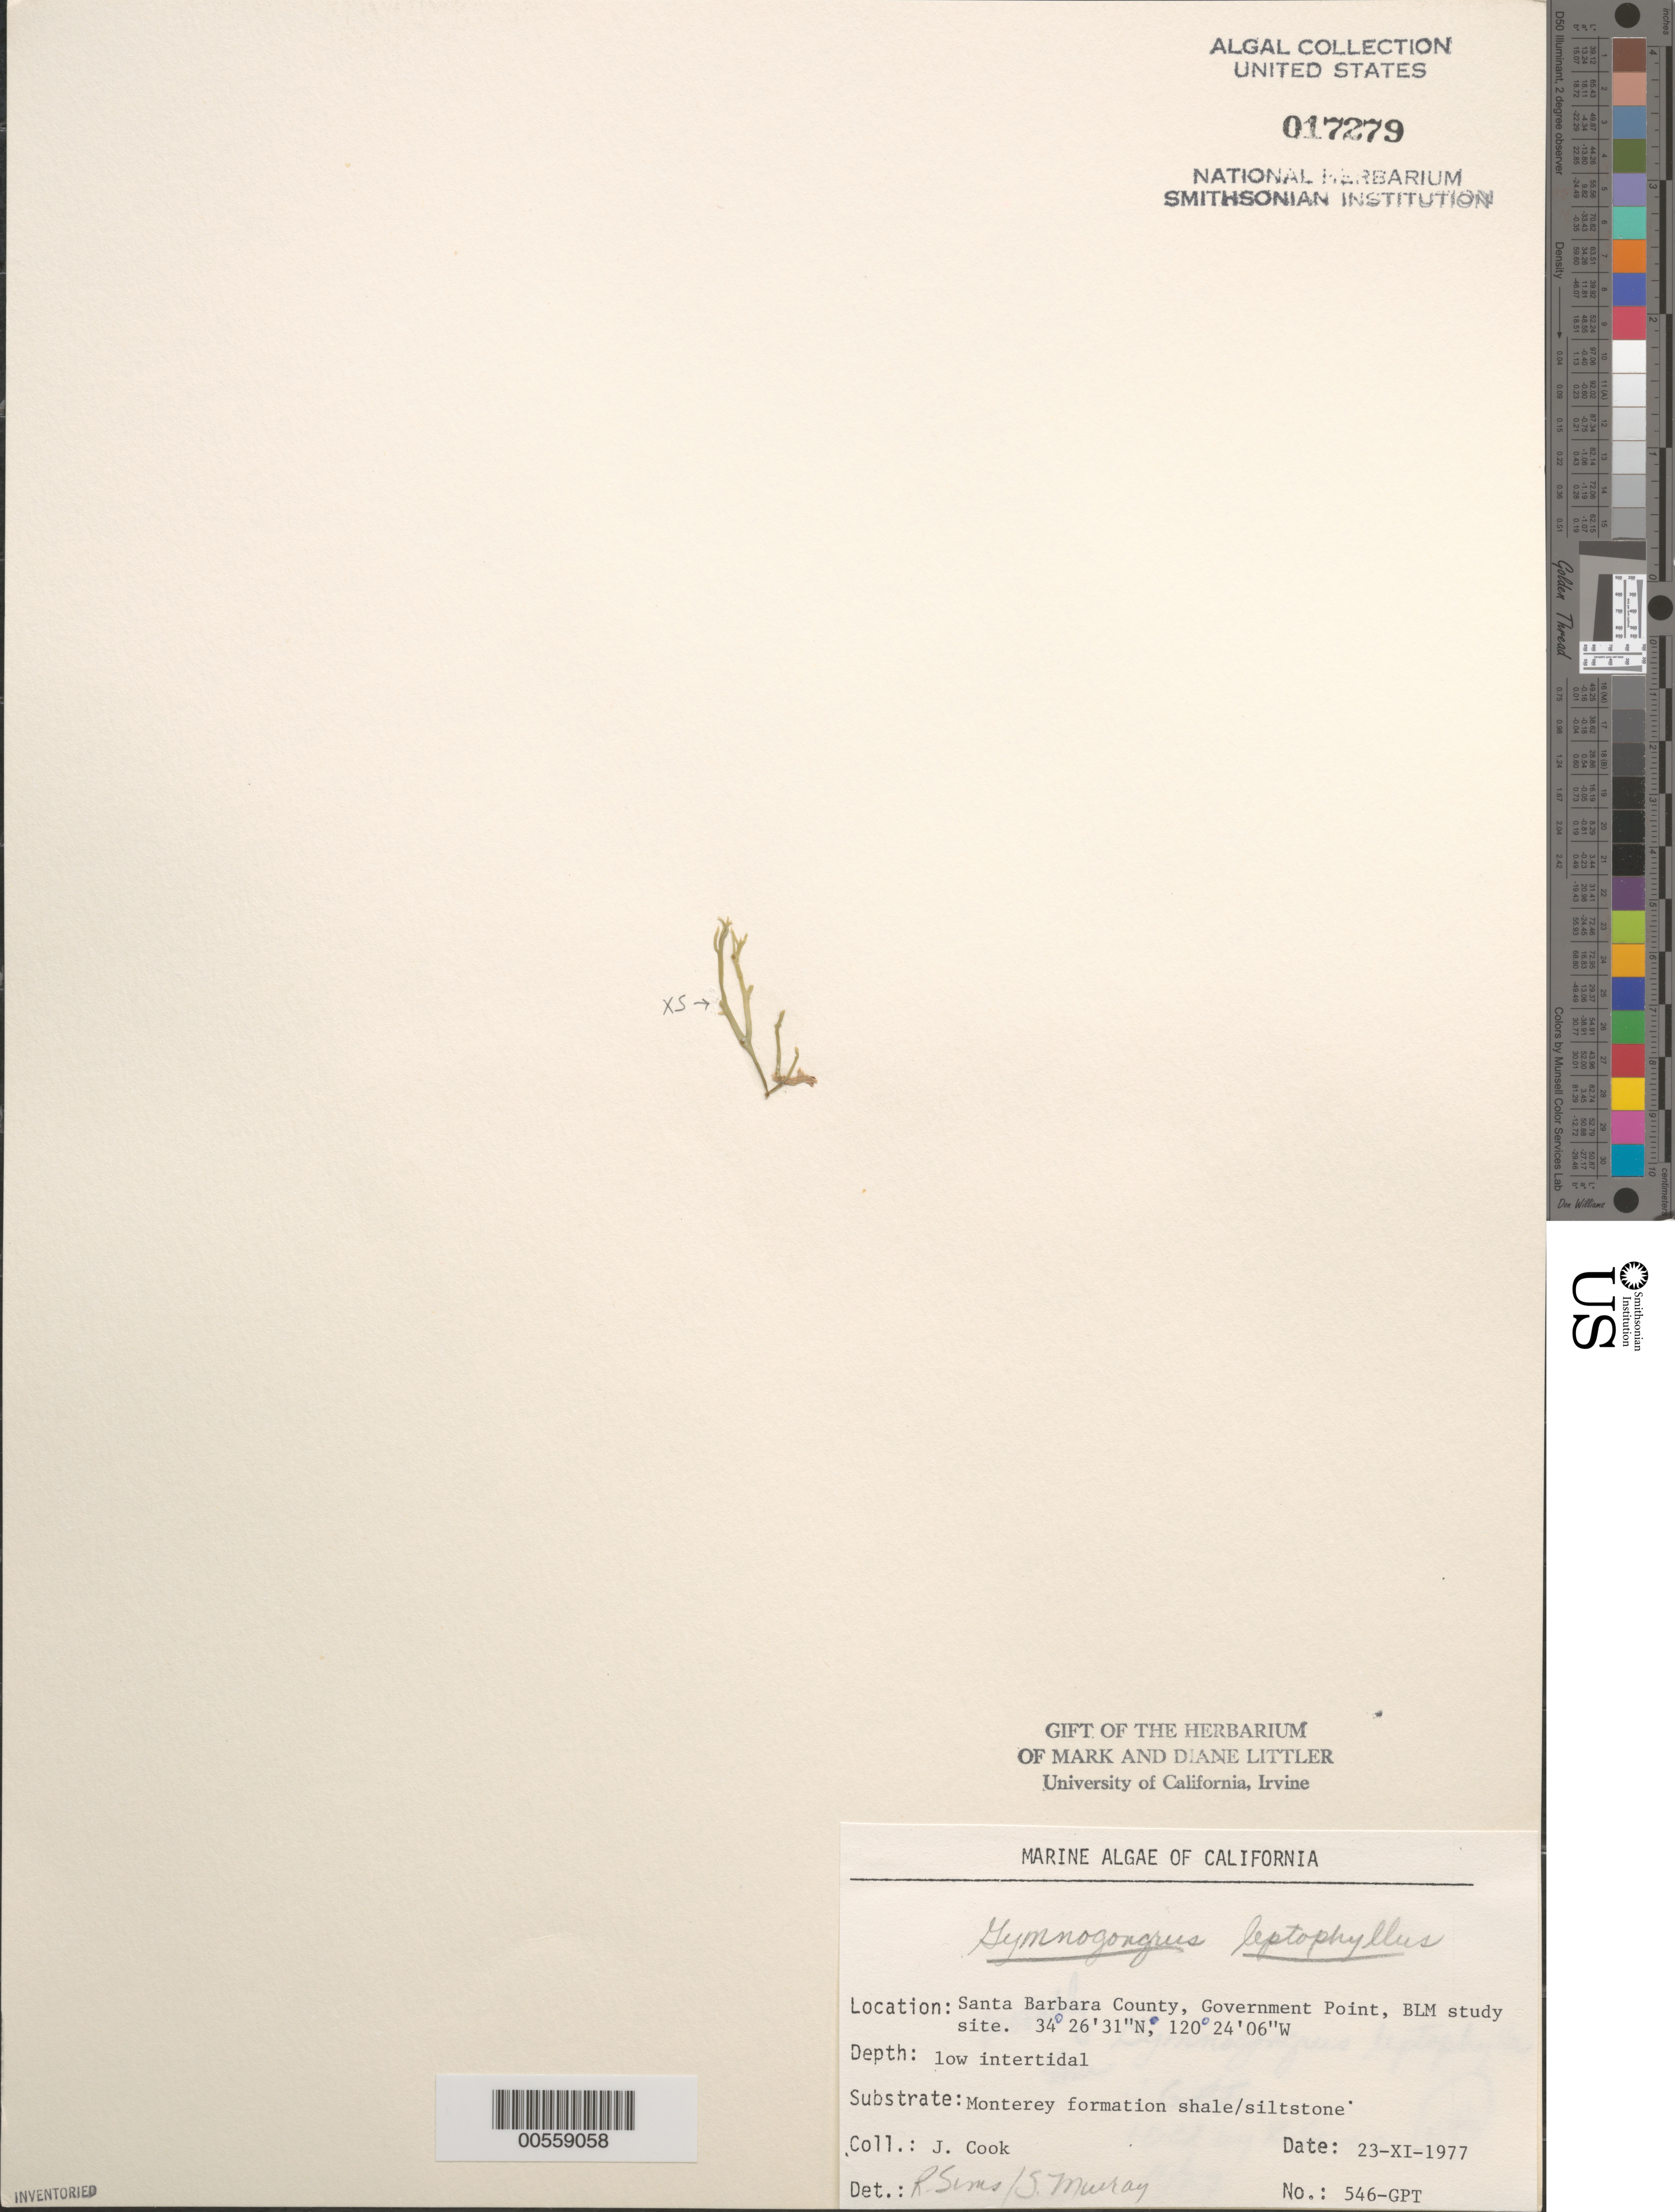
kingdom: Plantae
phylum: Rhodophyta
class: Florideophyceae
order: Gigartinales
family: Phyllophoraceae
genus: Besa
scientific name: Besa leptophylla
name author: (J. Agardh) M.S.Calderon & K.A. Miller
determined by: Algae name updating Project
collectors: J. Cook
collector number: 546-gpt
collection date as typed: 23 Nov 1977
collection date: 1977-11-23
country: United States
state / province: California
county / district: Santa Barbara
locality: Government Point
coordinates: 34 26'31"N, 120 24'06"W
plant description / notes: BLM-SOCALBIGHT Rocky Intertidal Survey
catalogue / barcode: US 17279